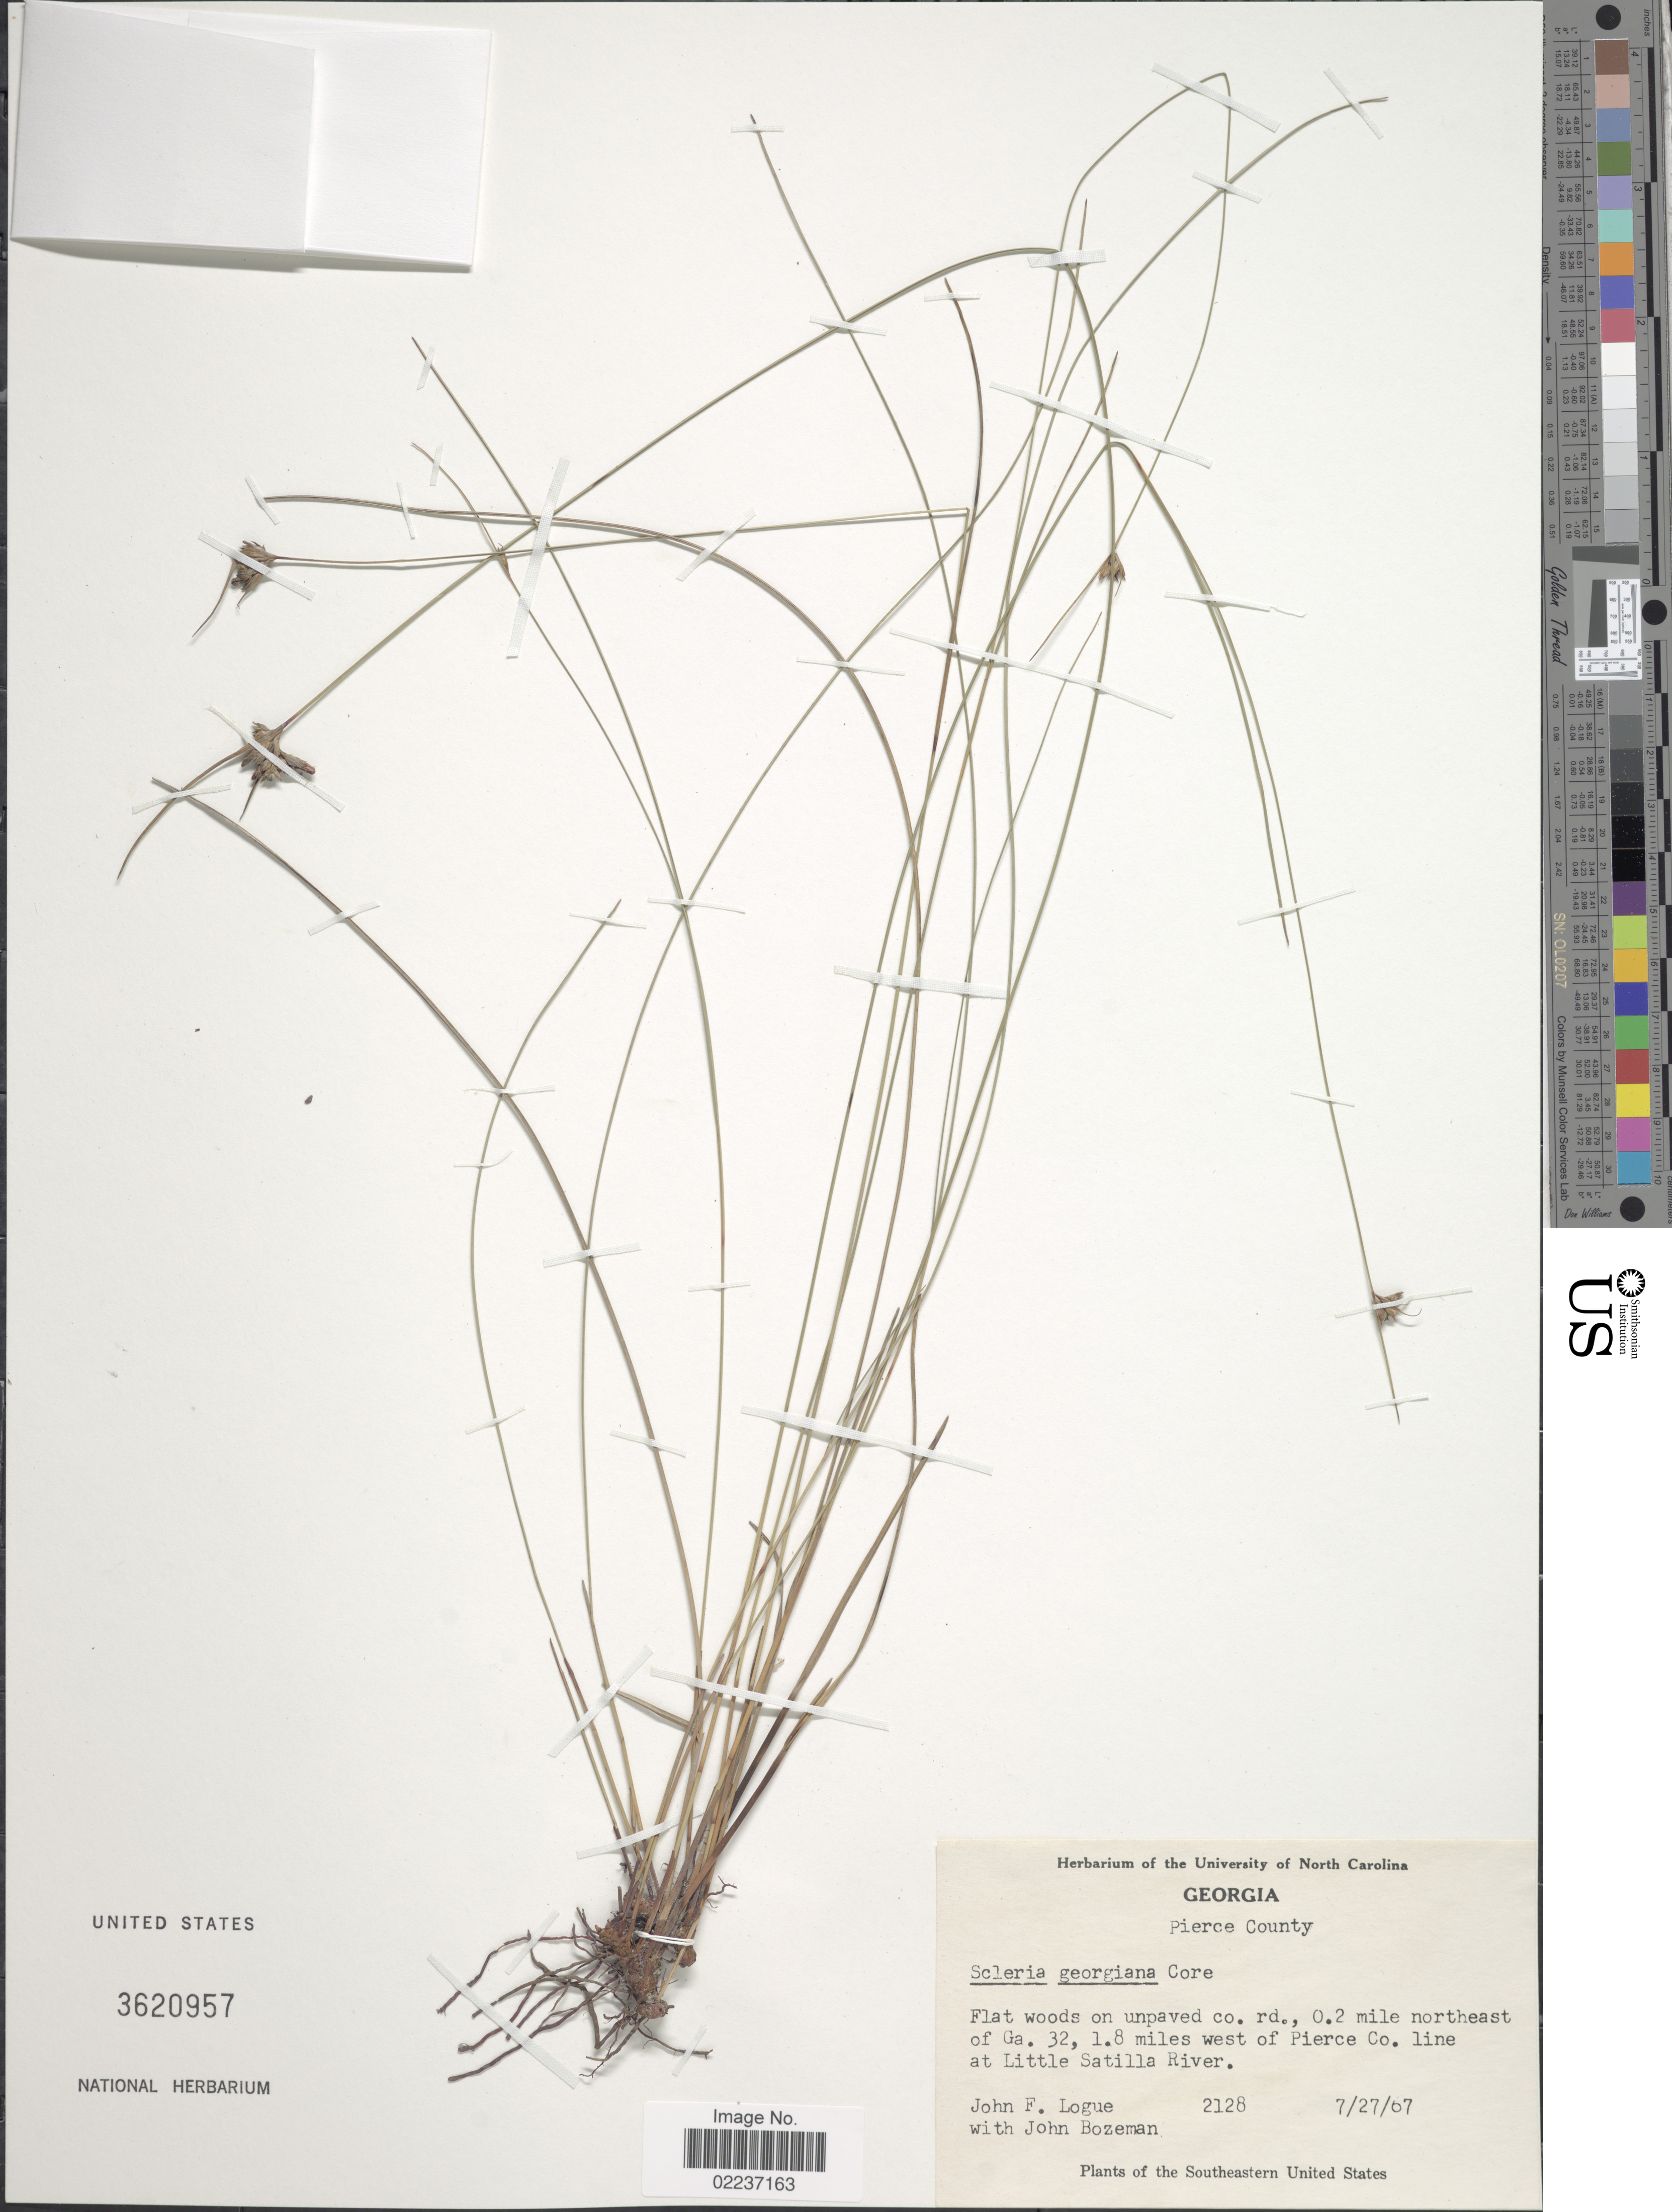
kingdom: Plantae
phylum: Tracheophyta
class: Liliopsida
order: Poales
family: Cyperaceae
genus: Scleria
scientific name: Scleria georgiana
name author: Core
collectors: J. Logue & J. R. Bozeman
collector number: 2128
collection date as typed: Transcribed d/m/y: 27/7/67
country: United States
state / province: Georgia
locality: Pierce County, Flat woods on unpaved co. rd., 0.2 mile northeast of Ga. 32, 1.8 miles west of Pierce Co. line at Little Satilla River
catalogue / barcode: US 3620957